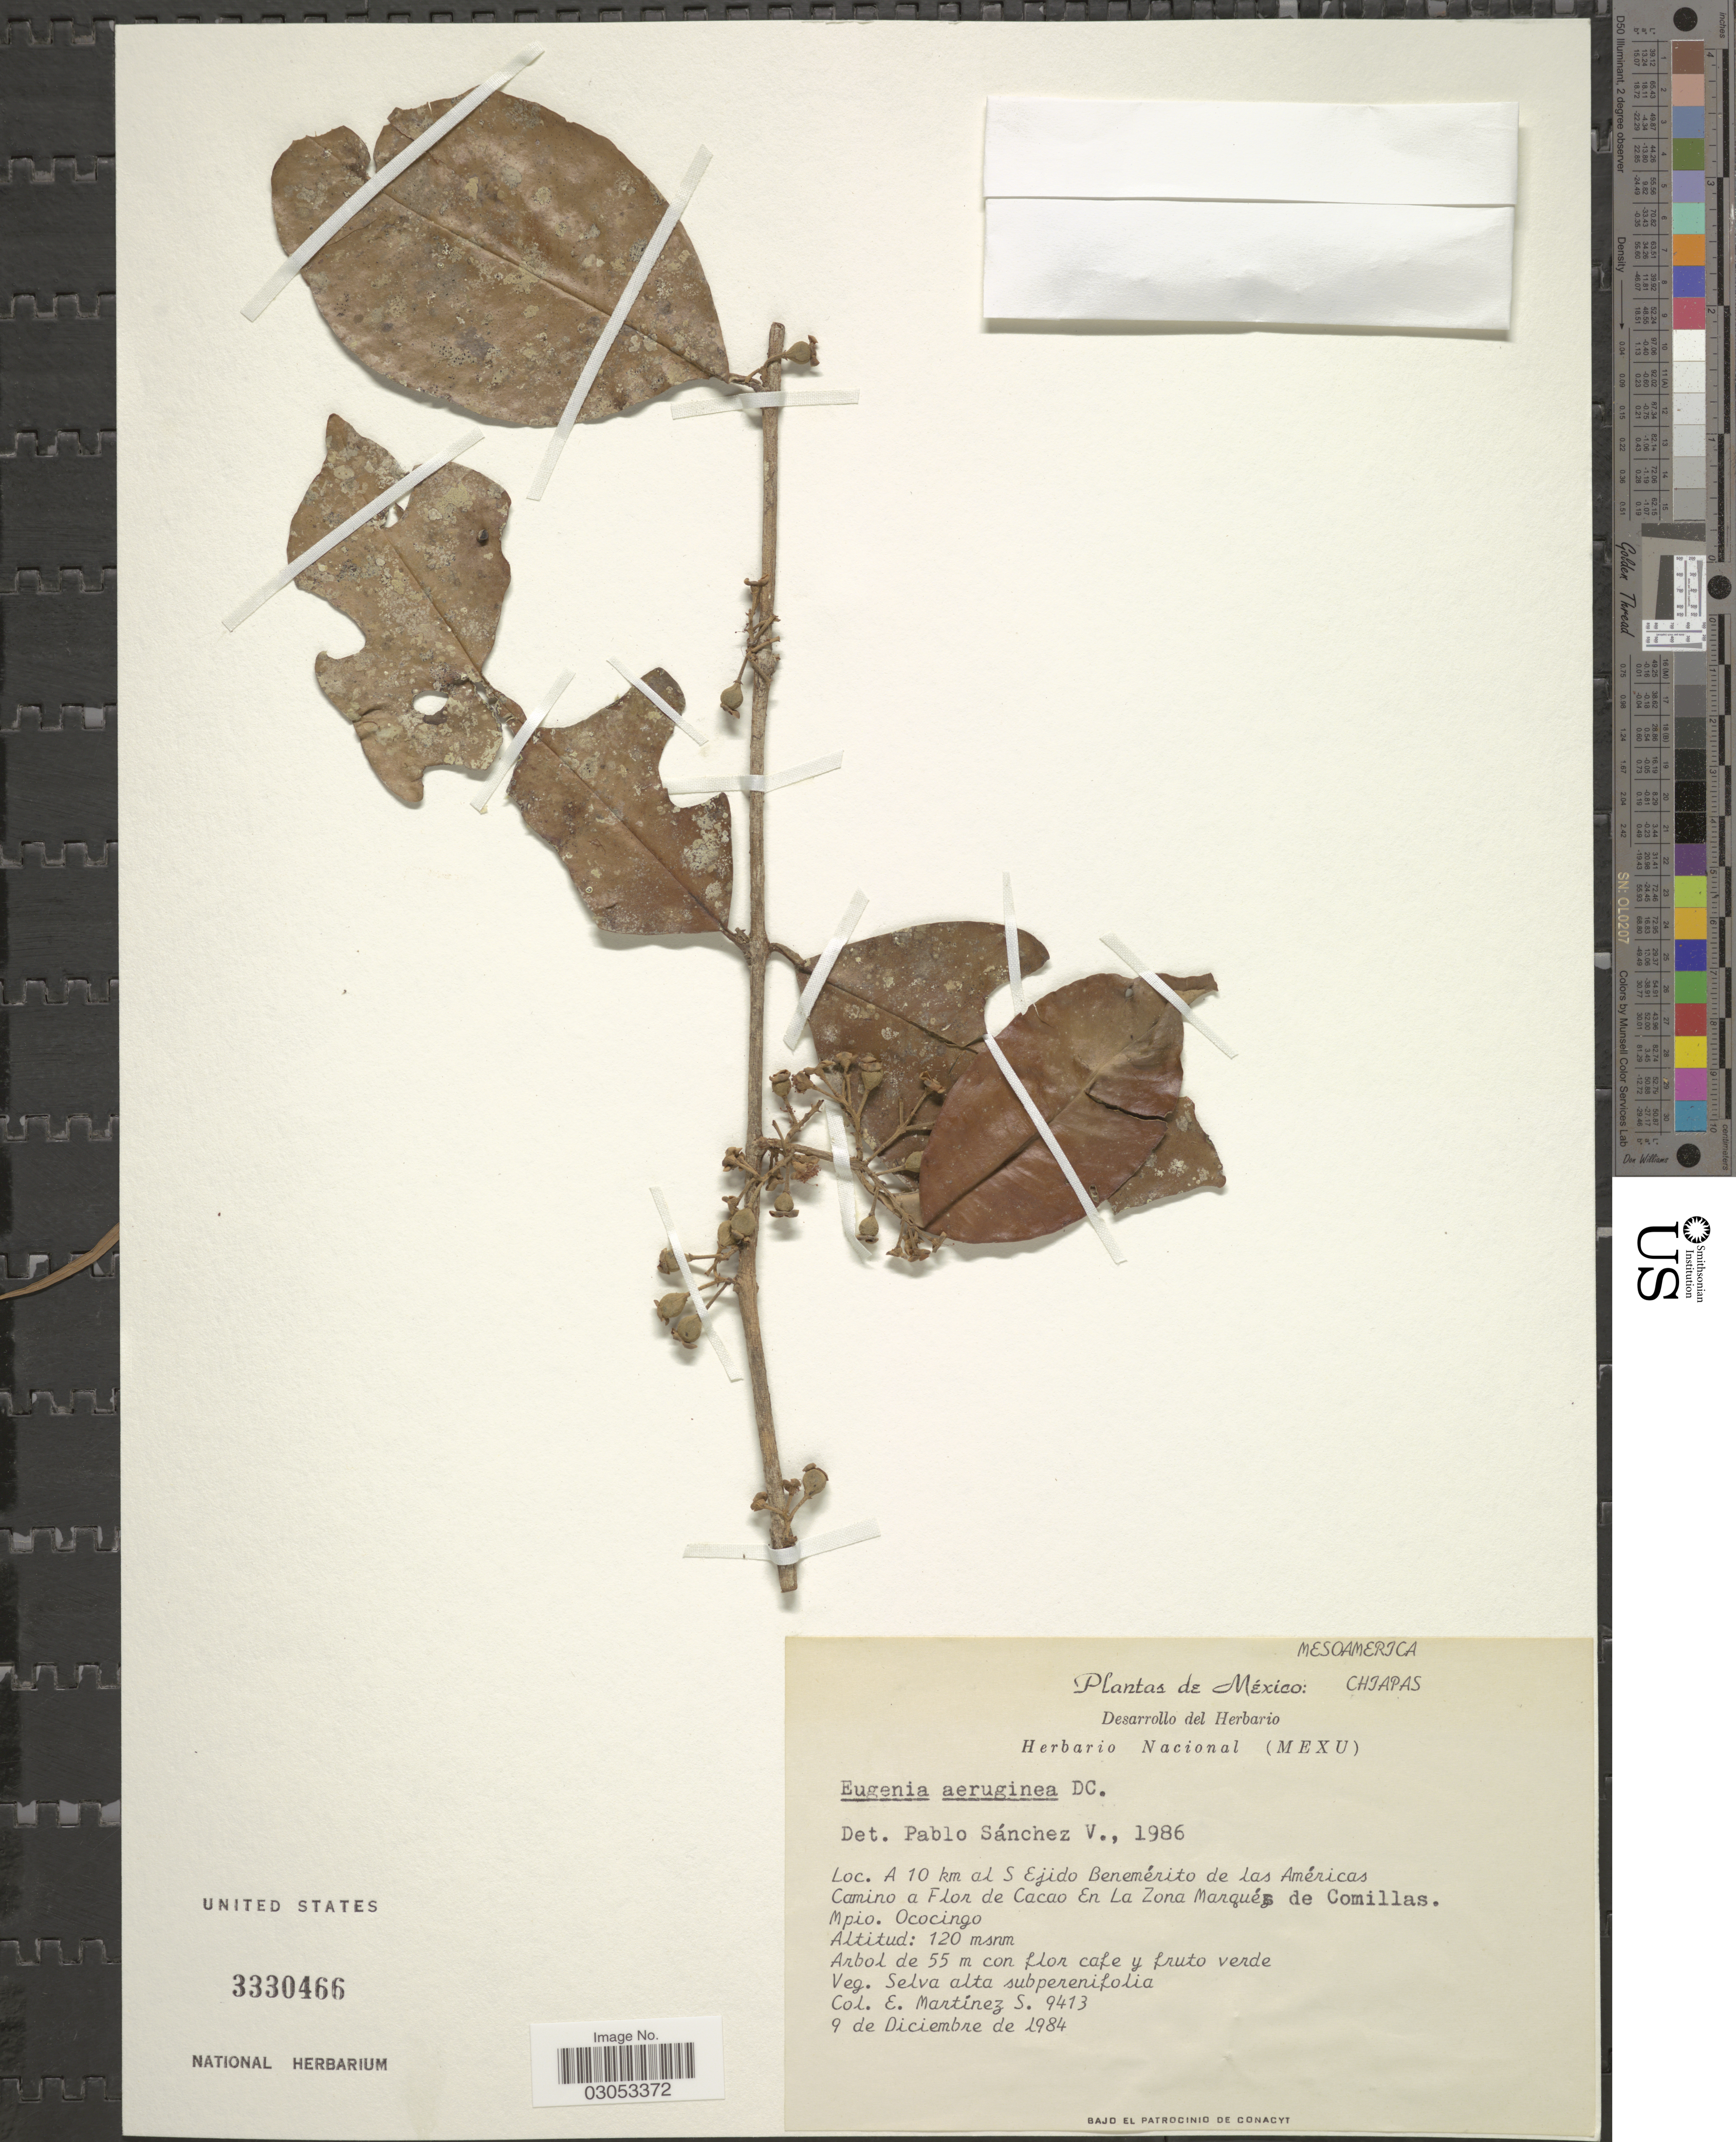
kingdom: Plantae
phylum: Tracheophyta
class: Magnoliopsida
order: Myrtales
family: Myrtaceae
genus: Eugenia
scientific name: Eugenia aeruginea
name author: DC.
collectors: E. M. Martínez S.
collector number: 9413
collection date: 1984-12-09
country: Mexico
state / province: Chiapas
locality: A 10 km al E Ejido Benemérito de las Américas., Camino a Flor de Cacao En La Zona Marqués de Comillas, Mpio. Ococingo.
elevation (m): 1200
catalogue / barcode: US 3330466